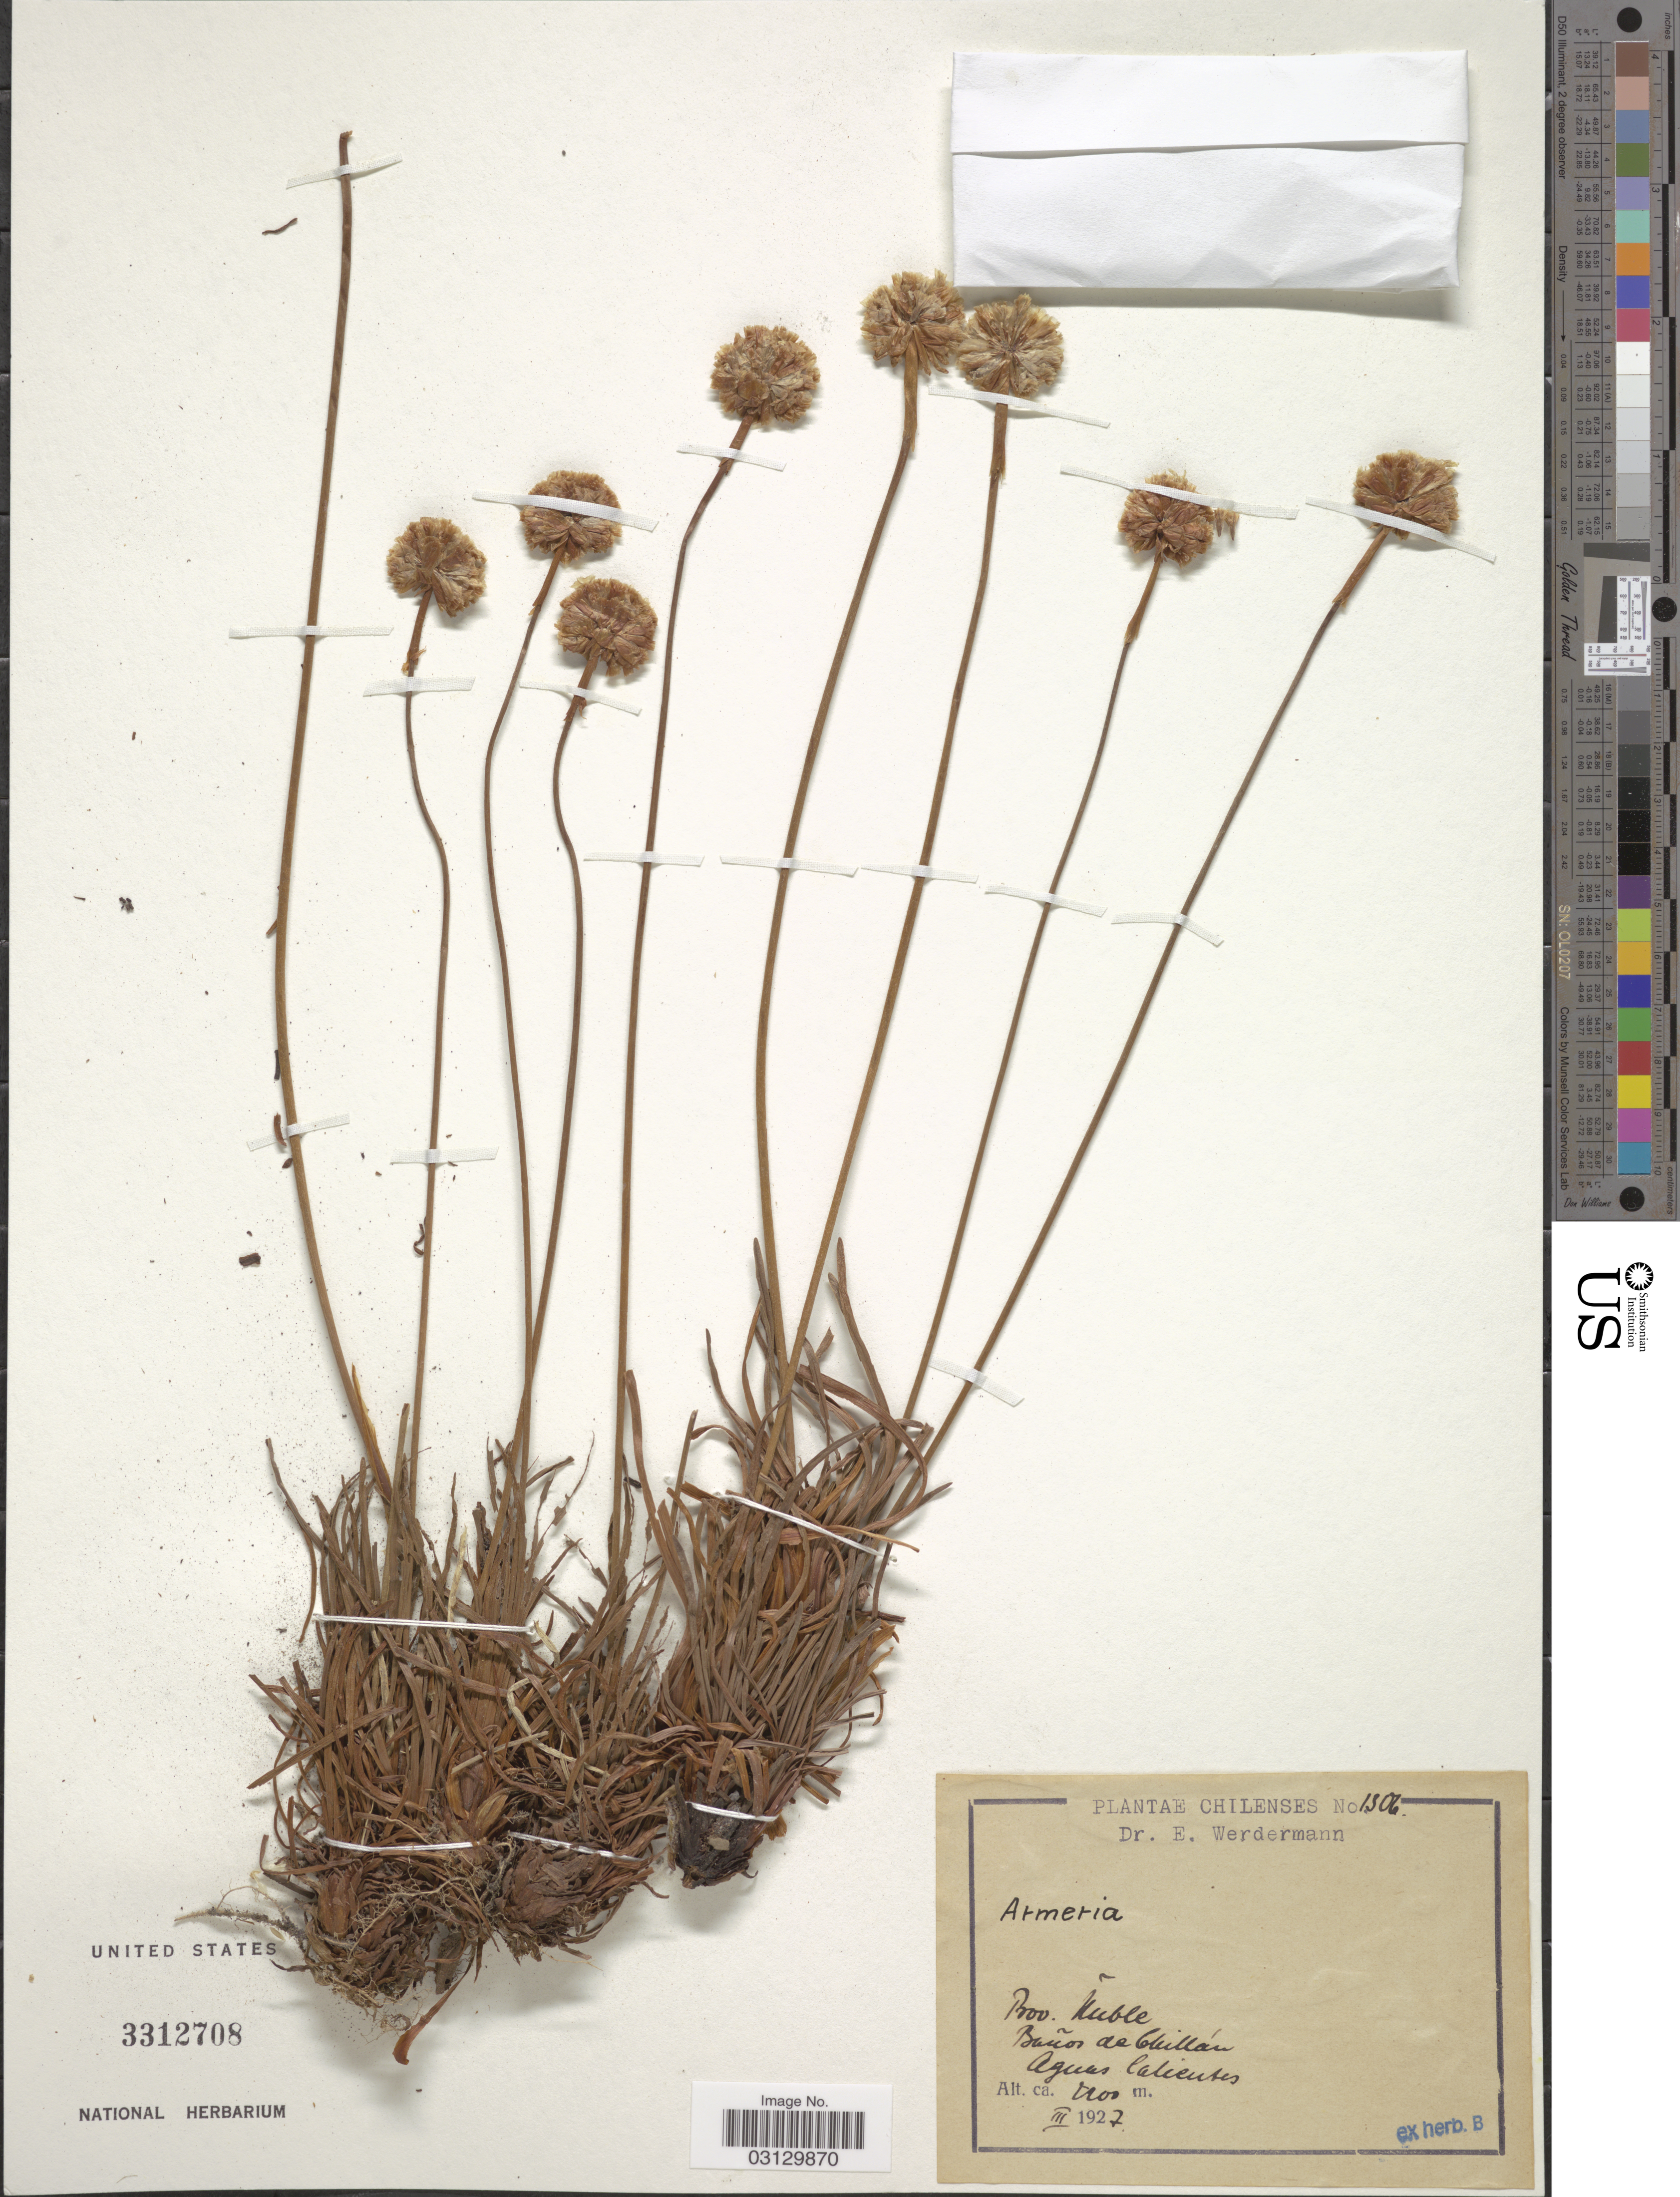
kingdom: Plantae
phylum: Tracheophyta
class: Magnoliopsida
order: Caryophyllales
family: Plumbaginaceae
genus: Armeria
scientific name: Armeria maritima subsp. andina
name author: (Poepp. ex Boiss.) D.M. Moore & H.O. Yates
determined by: Strong, M. T., (US), Smithsonian Institution - National Museum of Natural History (UNITED STATES)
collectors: E. Werdermann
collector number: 1306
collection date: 1927-03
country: Chile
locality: Prov. Ñuble, Baños de Chillán. Aguas Calientes.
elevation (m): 2200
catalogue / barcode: US 3312708